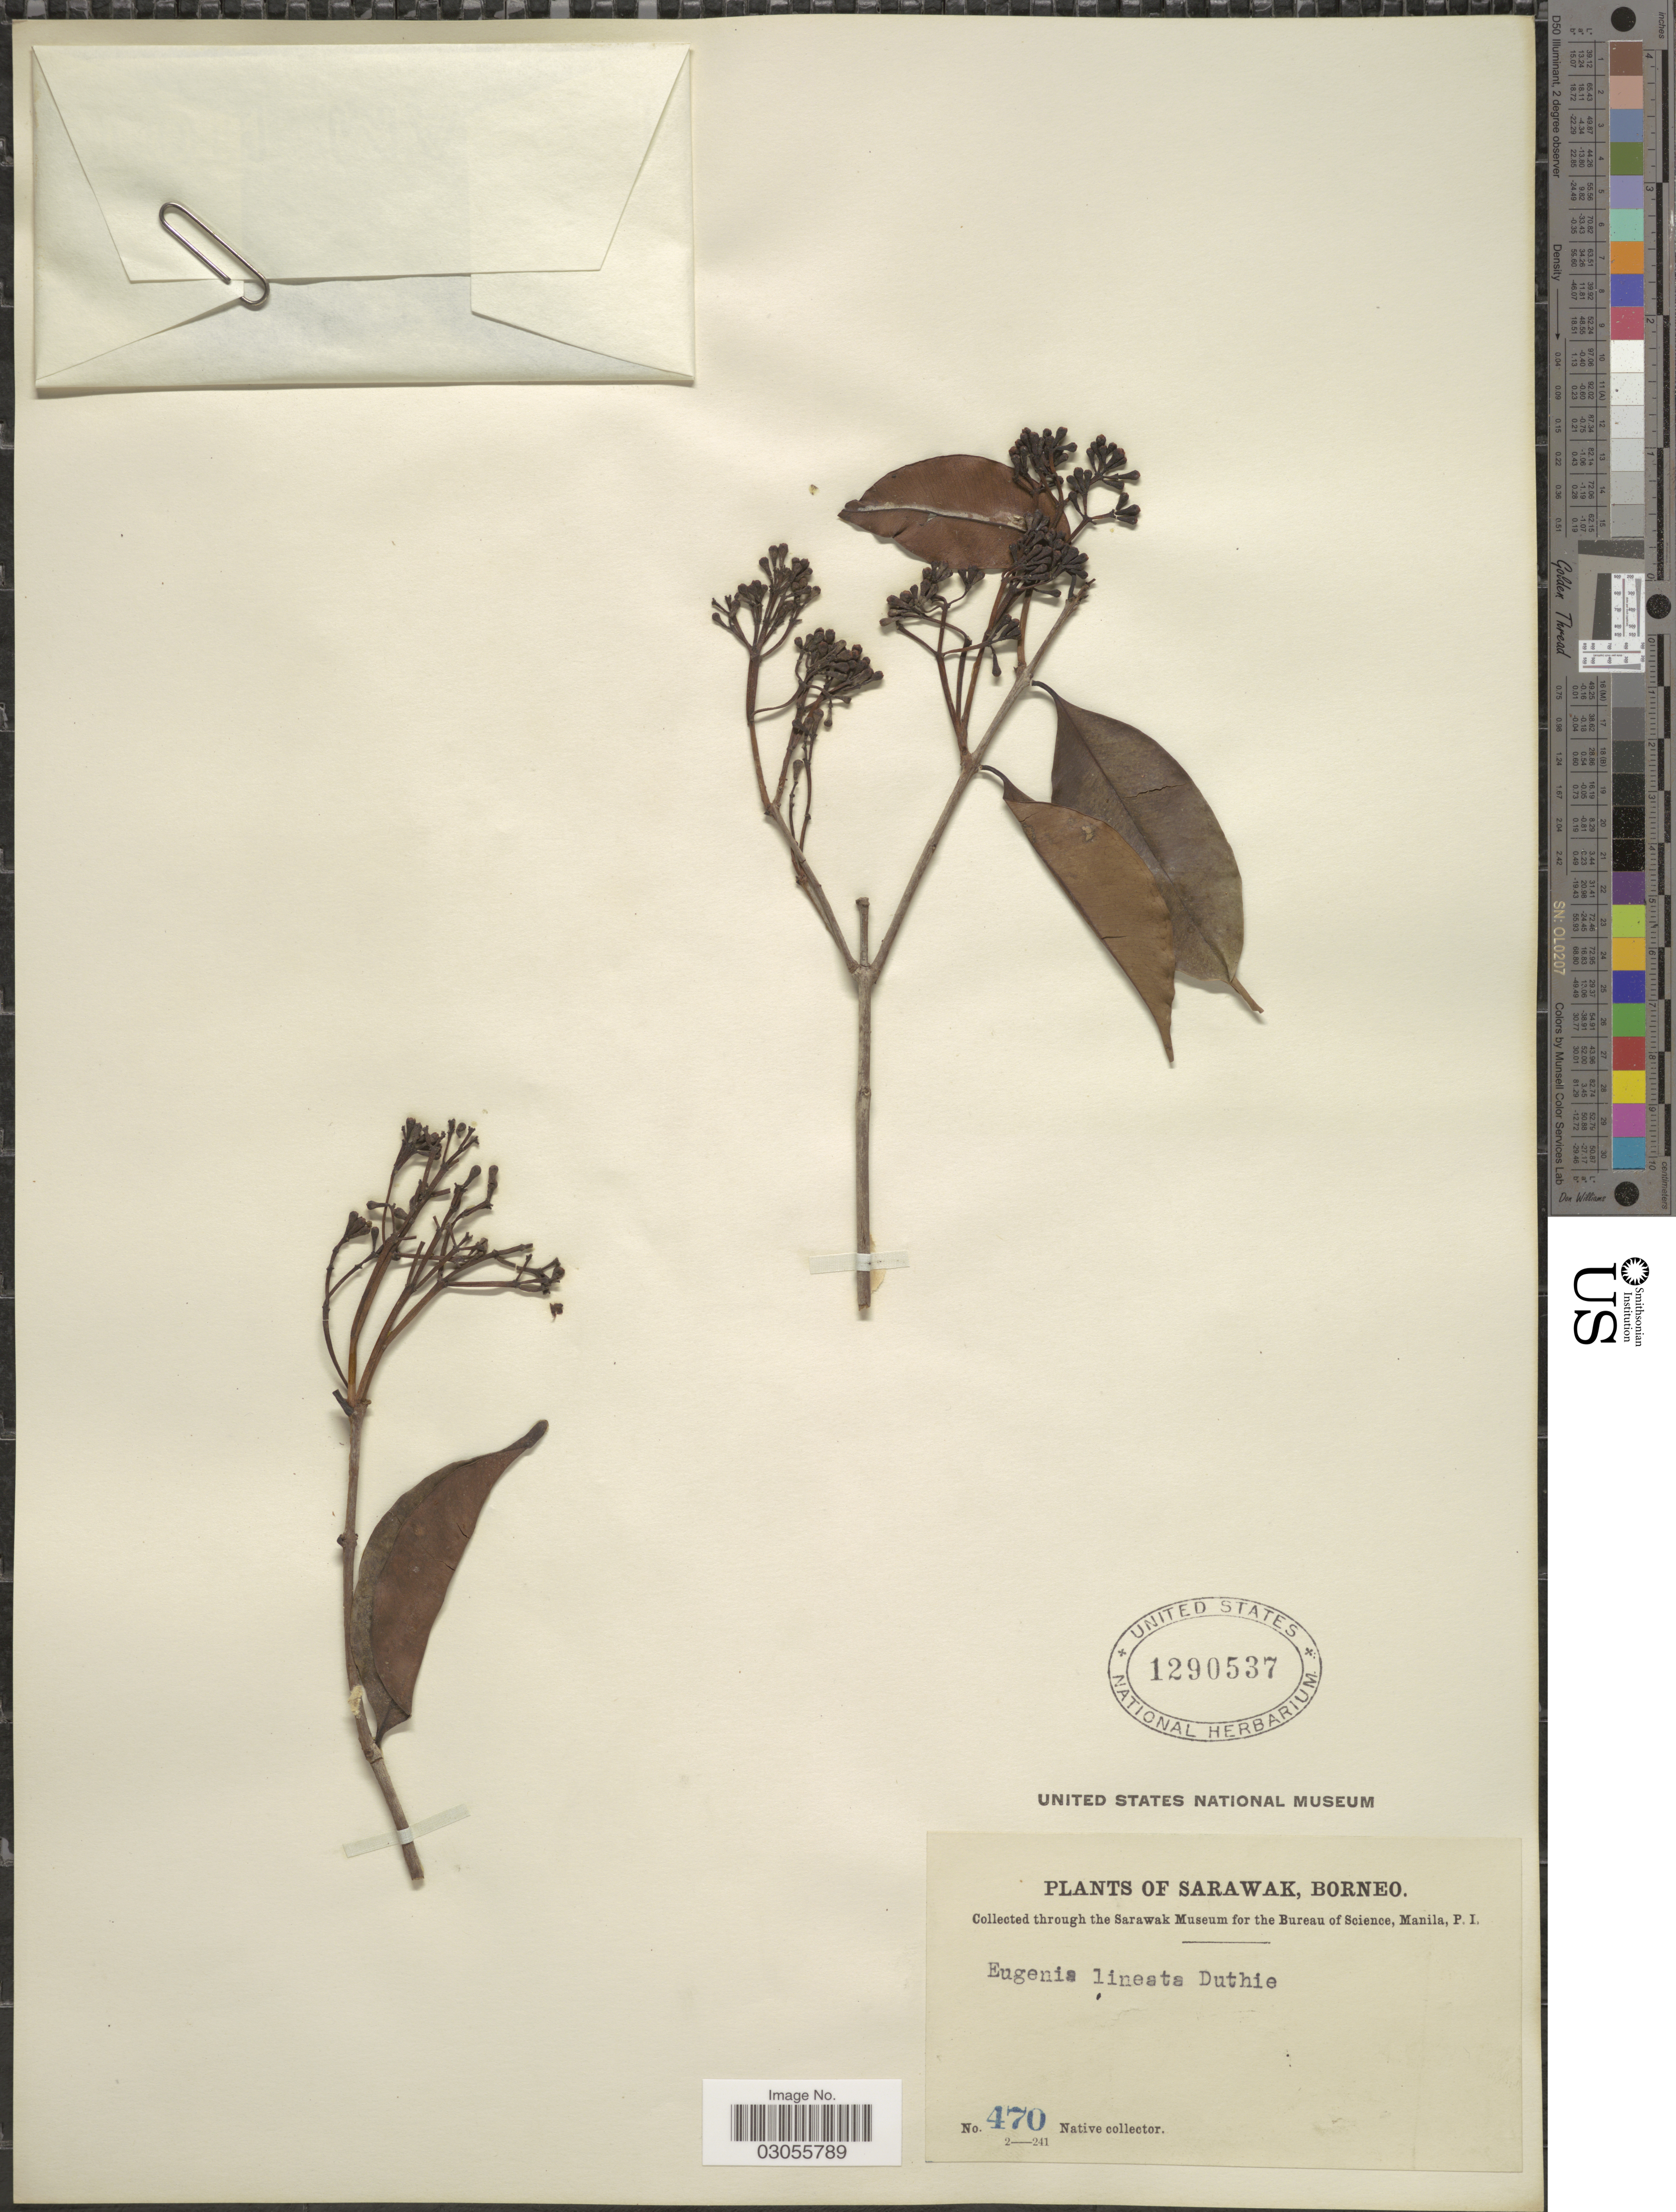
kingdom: Plantae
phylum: Tracheophyta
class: Magnoliopsida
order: Myrtales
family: Myrtaceae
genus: Syzygium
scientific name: Syzygium cerasiforme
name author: (Blume) Merr. & L.M. Perry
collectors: Native collector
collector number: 470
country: Malaysia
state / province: Sarawak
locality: Borneo.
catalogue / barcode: US 1290537